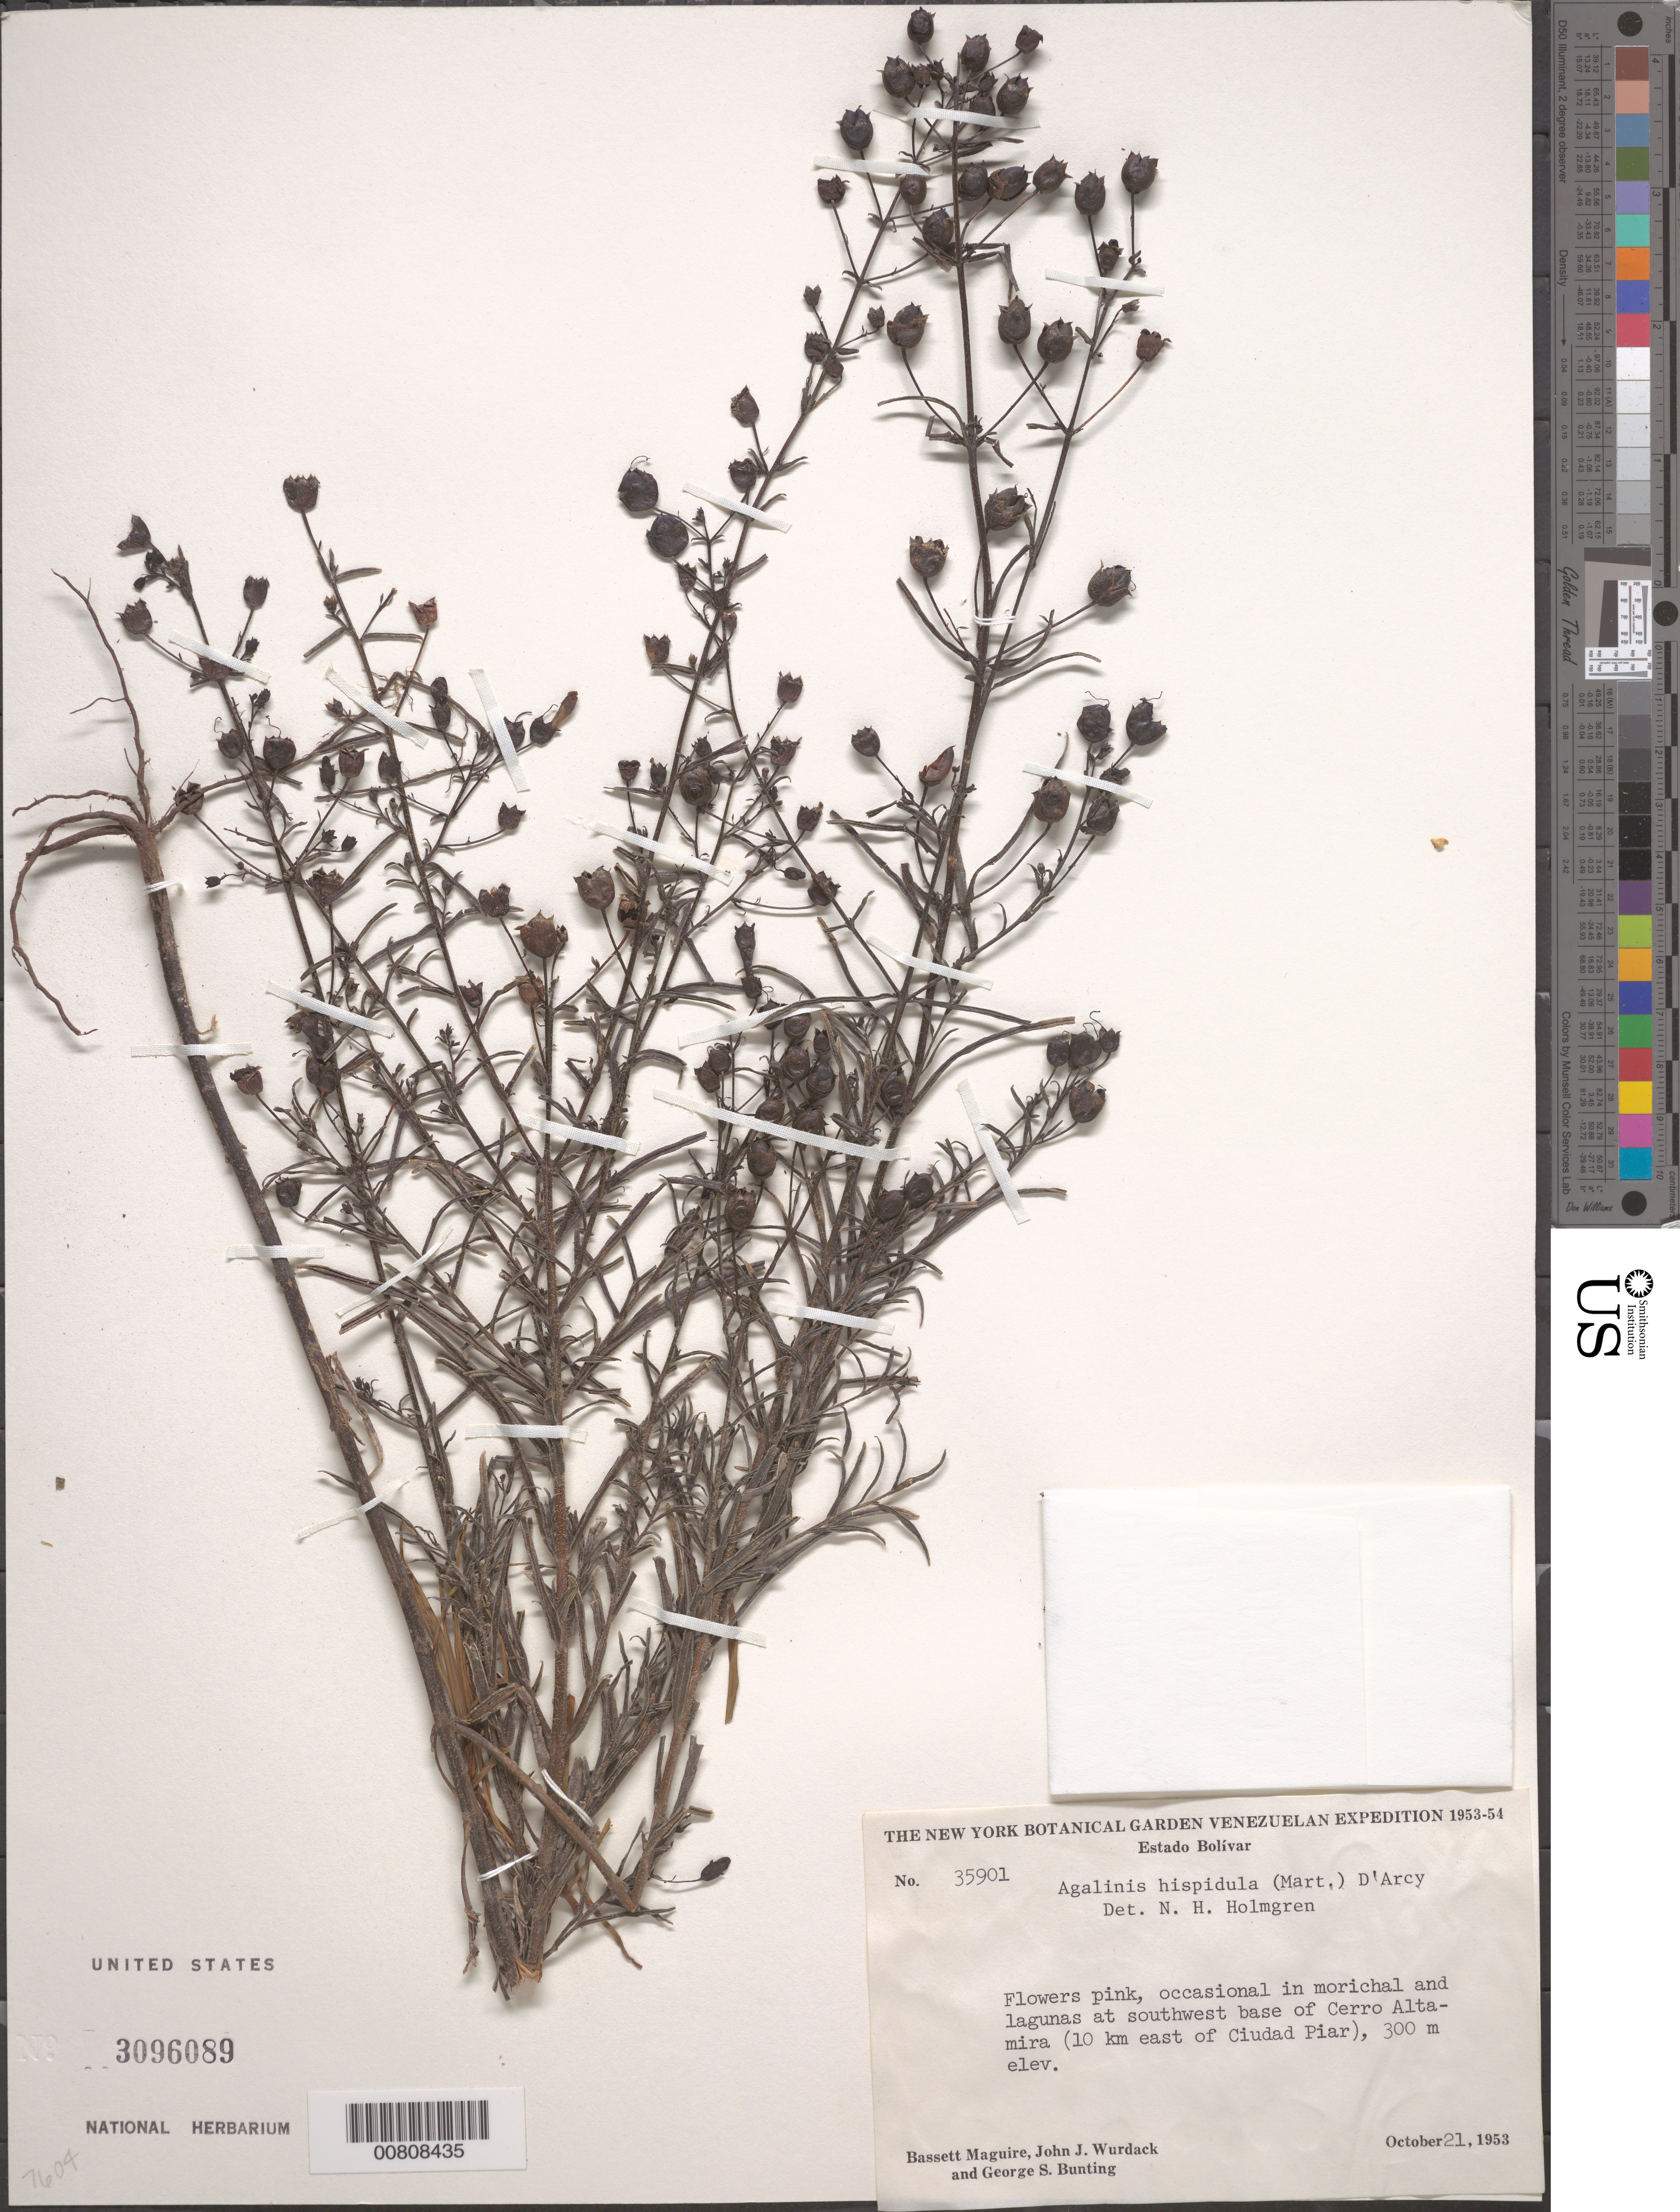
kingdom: Plantae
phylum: Tracheophyta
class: Magnoliopsida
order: Lamiales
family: Orobanchaceae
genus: Agalinis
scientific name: Agalinis hispidula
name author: (Mart.) D'Arcy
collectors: B. Maguire, J. J. Wurdack & G. S. Bunting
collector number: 35901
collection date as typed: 21-Oct-53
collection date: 1953-10-21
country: Venezuela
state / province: Bolívar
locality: Cerro Altamira, 10 km E of Ciudad Piar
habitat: Morichal and lagunas, SW base of Cerro Altamira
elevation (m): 300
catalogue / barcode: US 3096089